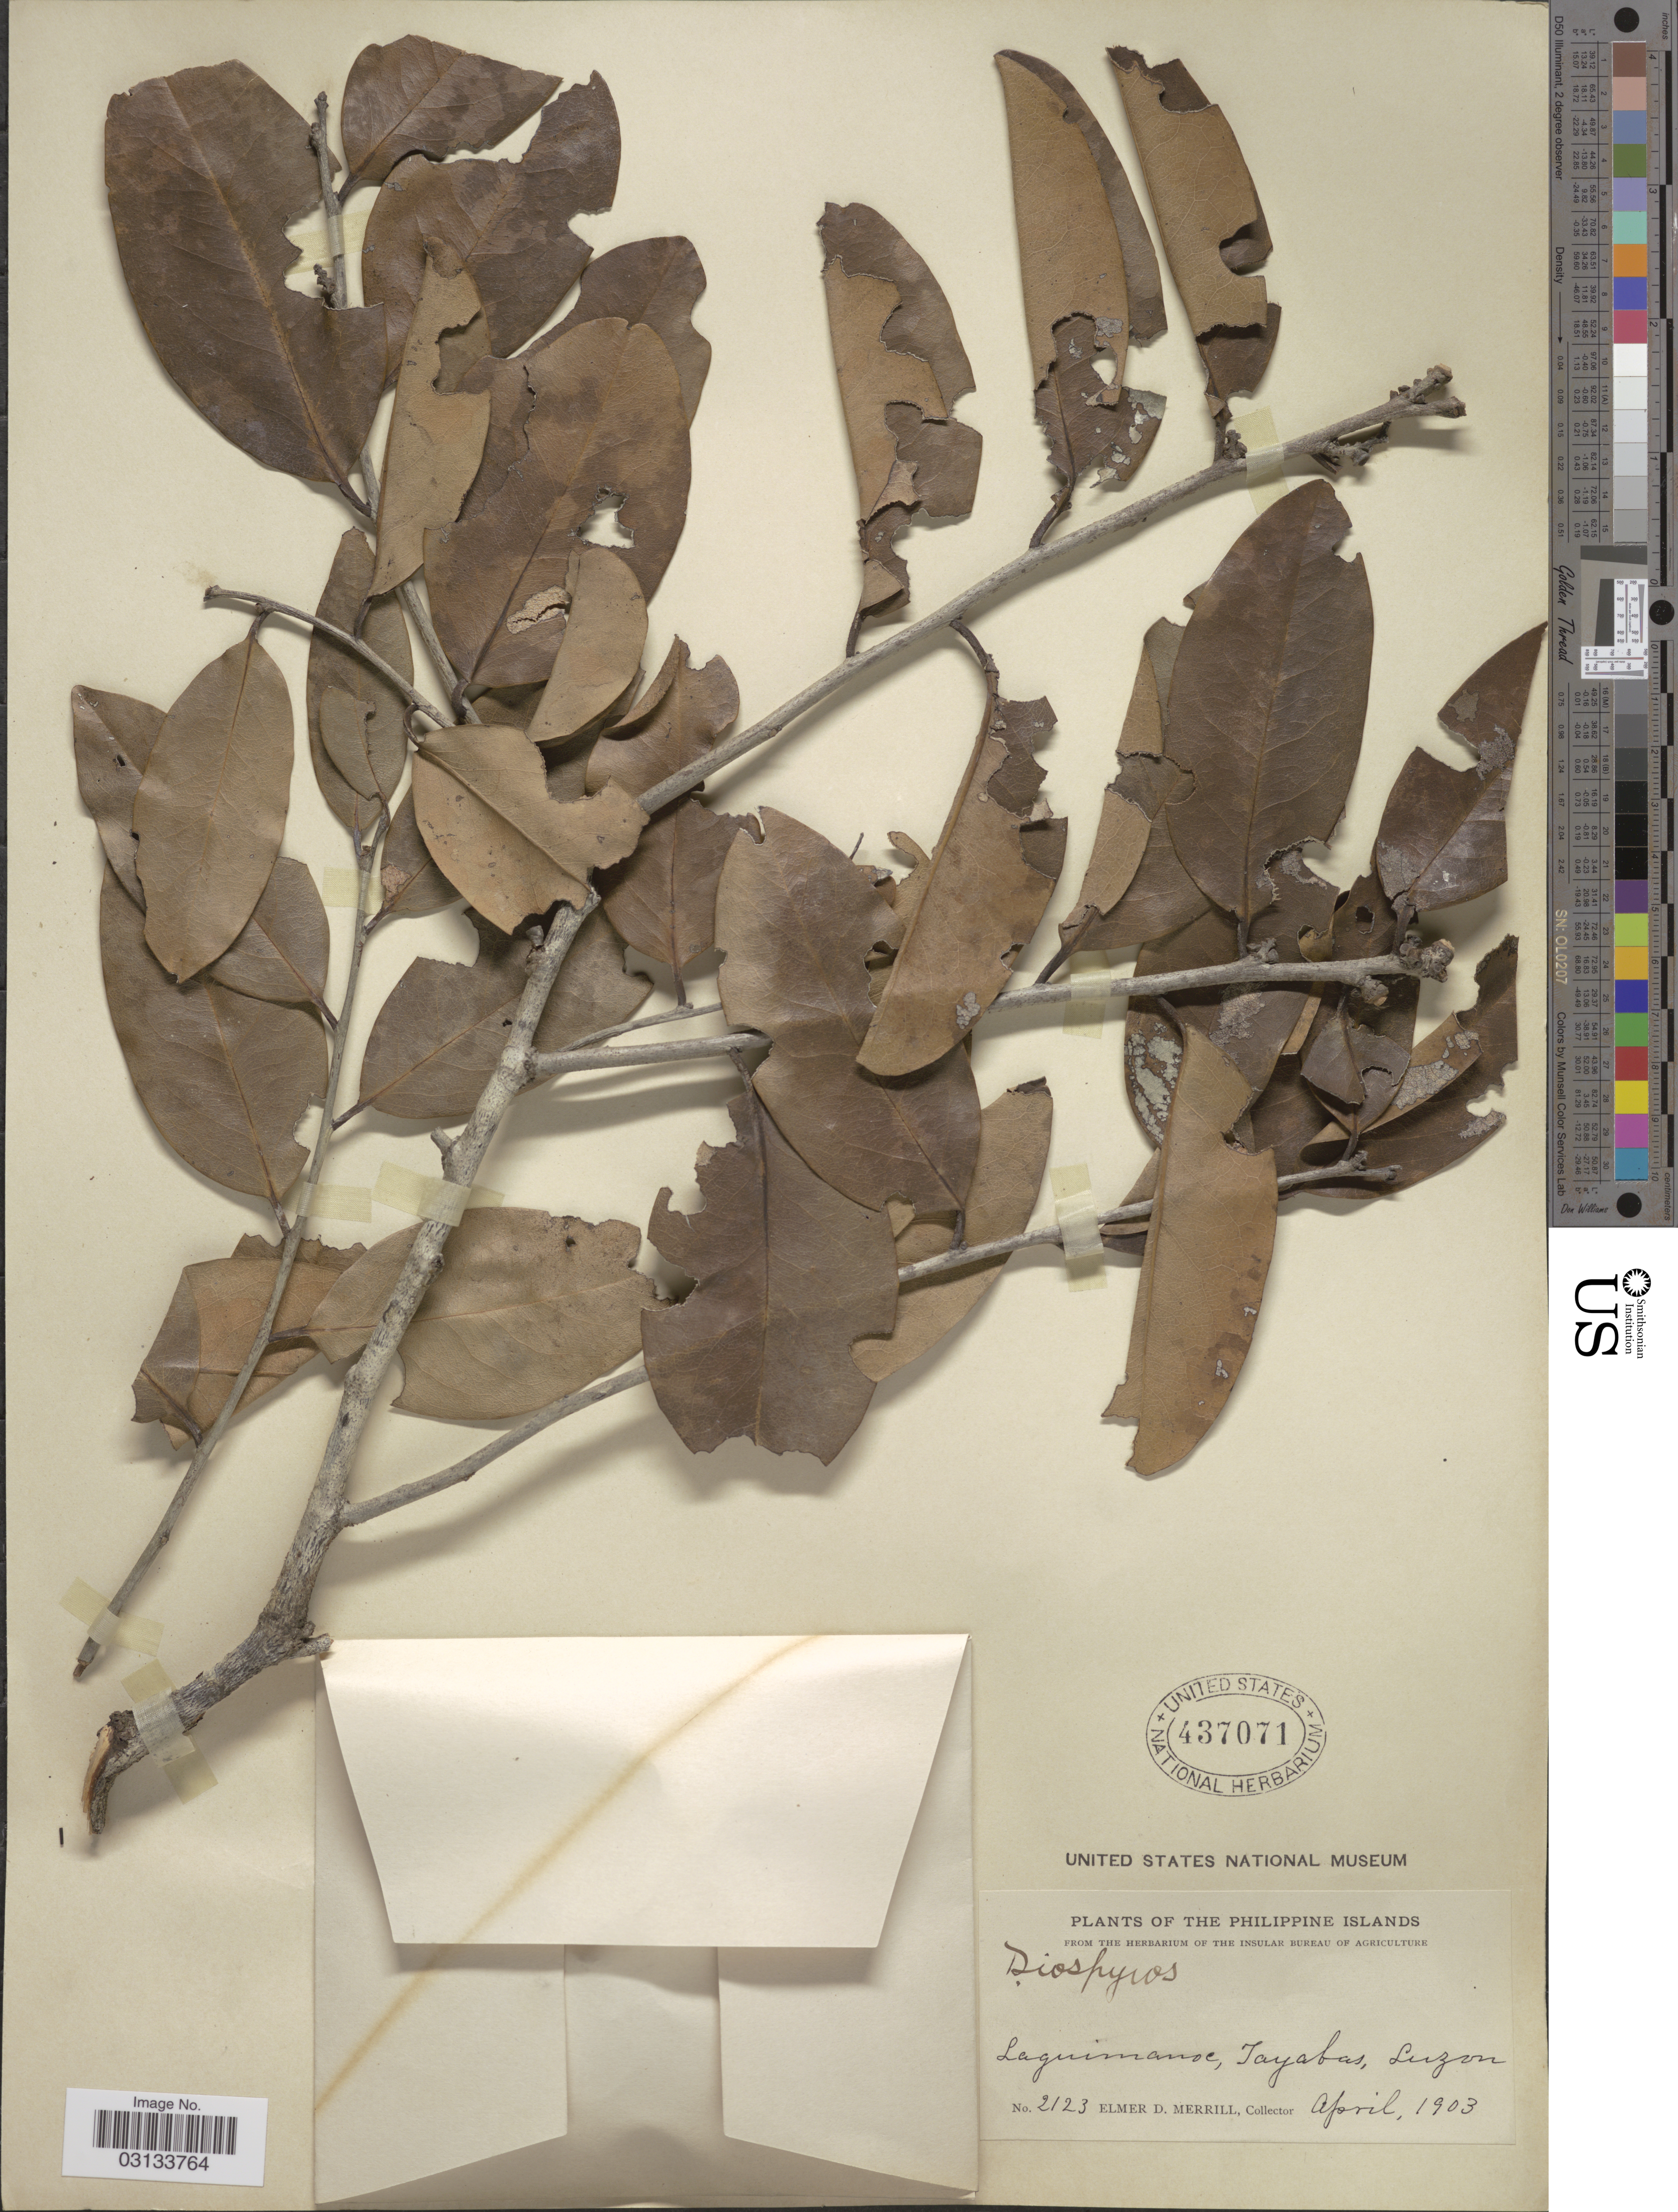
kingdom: Plantae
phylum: Tracheophyta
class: Magnoliopsida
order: Ericales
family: Ebenaceae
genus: Diospyros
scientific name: Diospyros sp.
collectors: E. D. Merrill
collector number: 2123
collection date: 1903-04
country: Philippines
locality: Philippine Islands. Laguimanoc, Tayabas, Luzon.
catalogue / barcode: US 437071